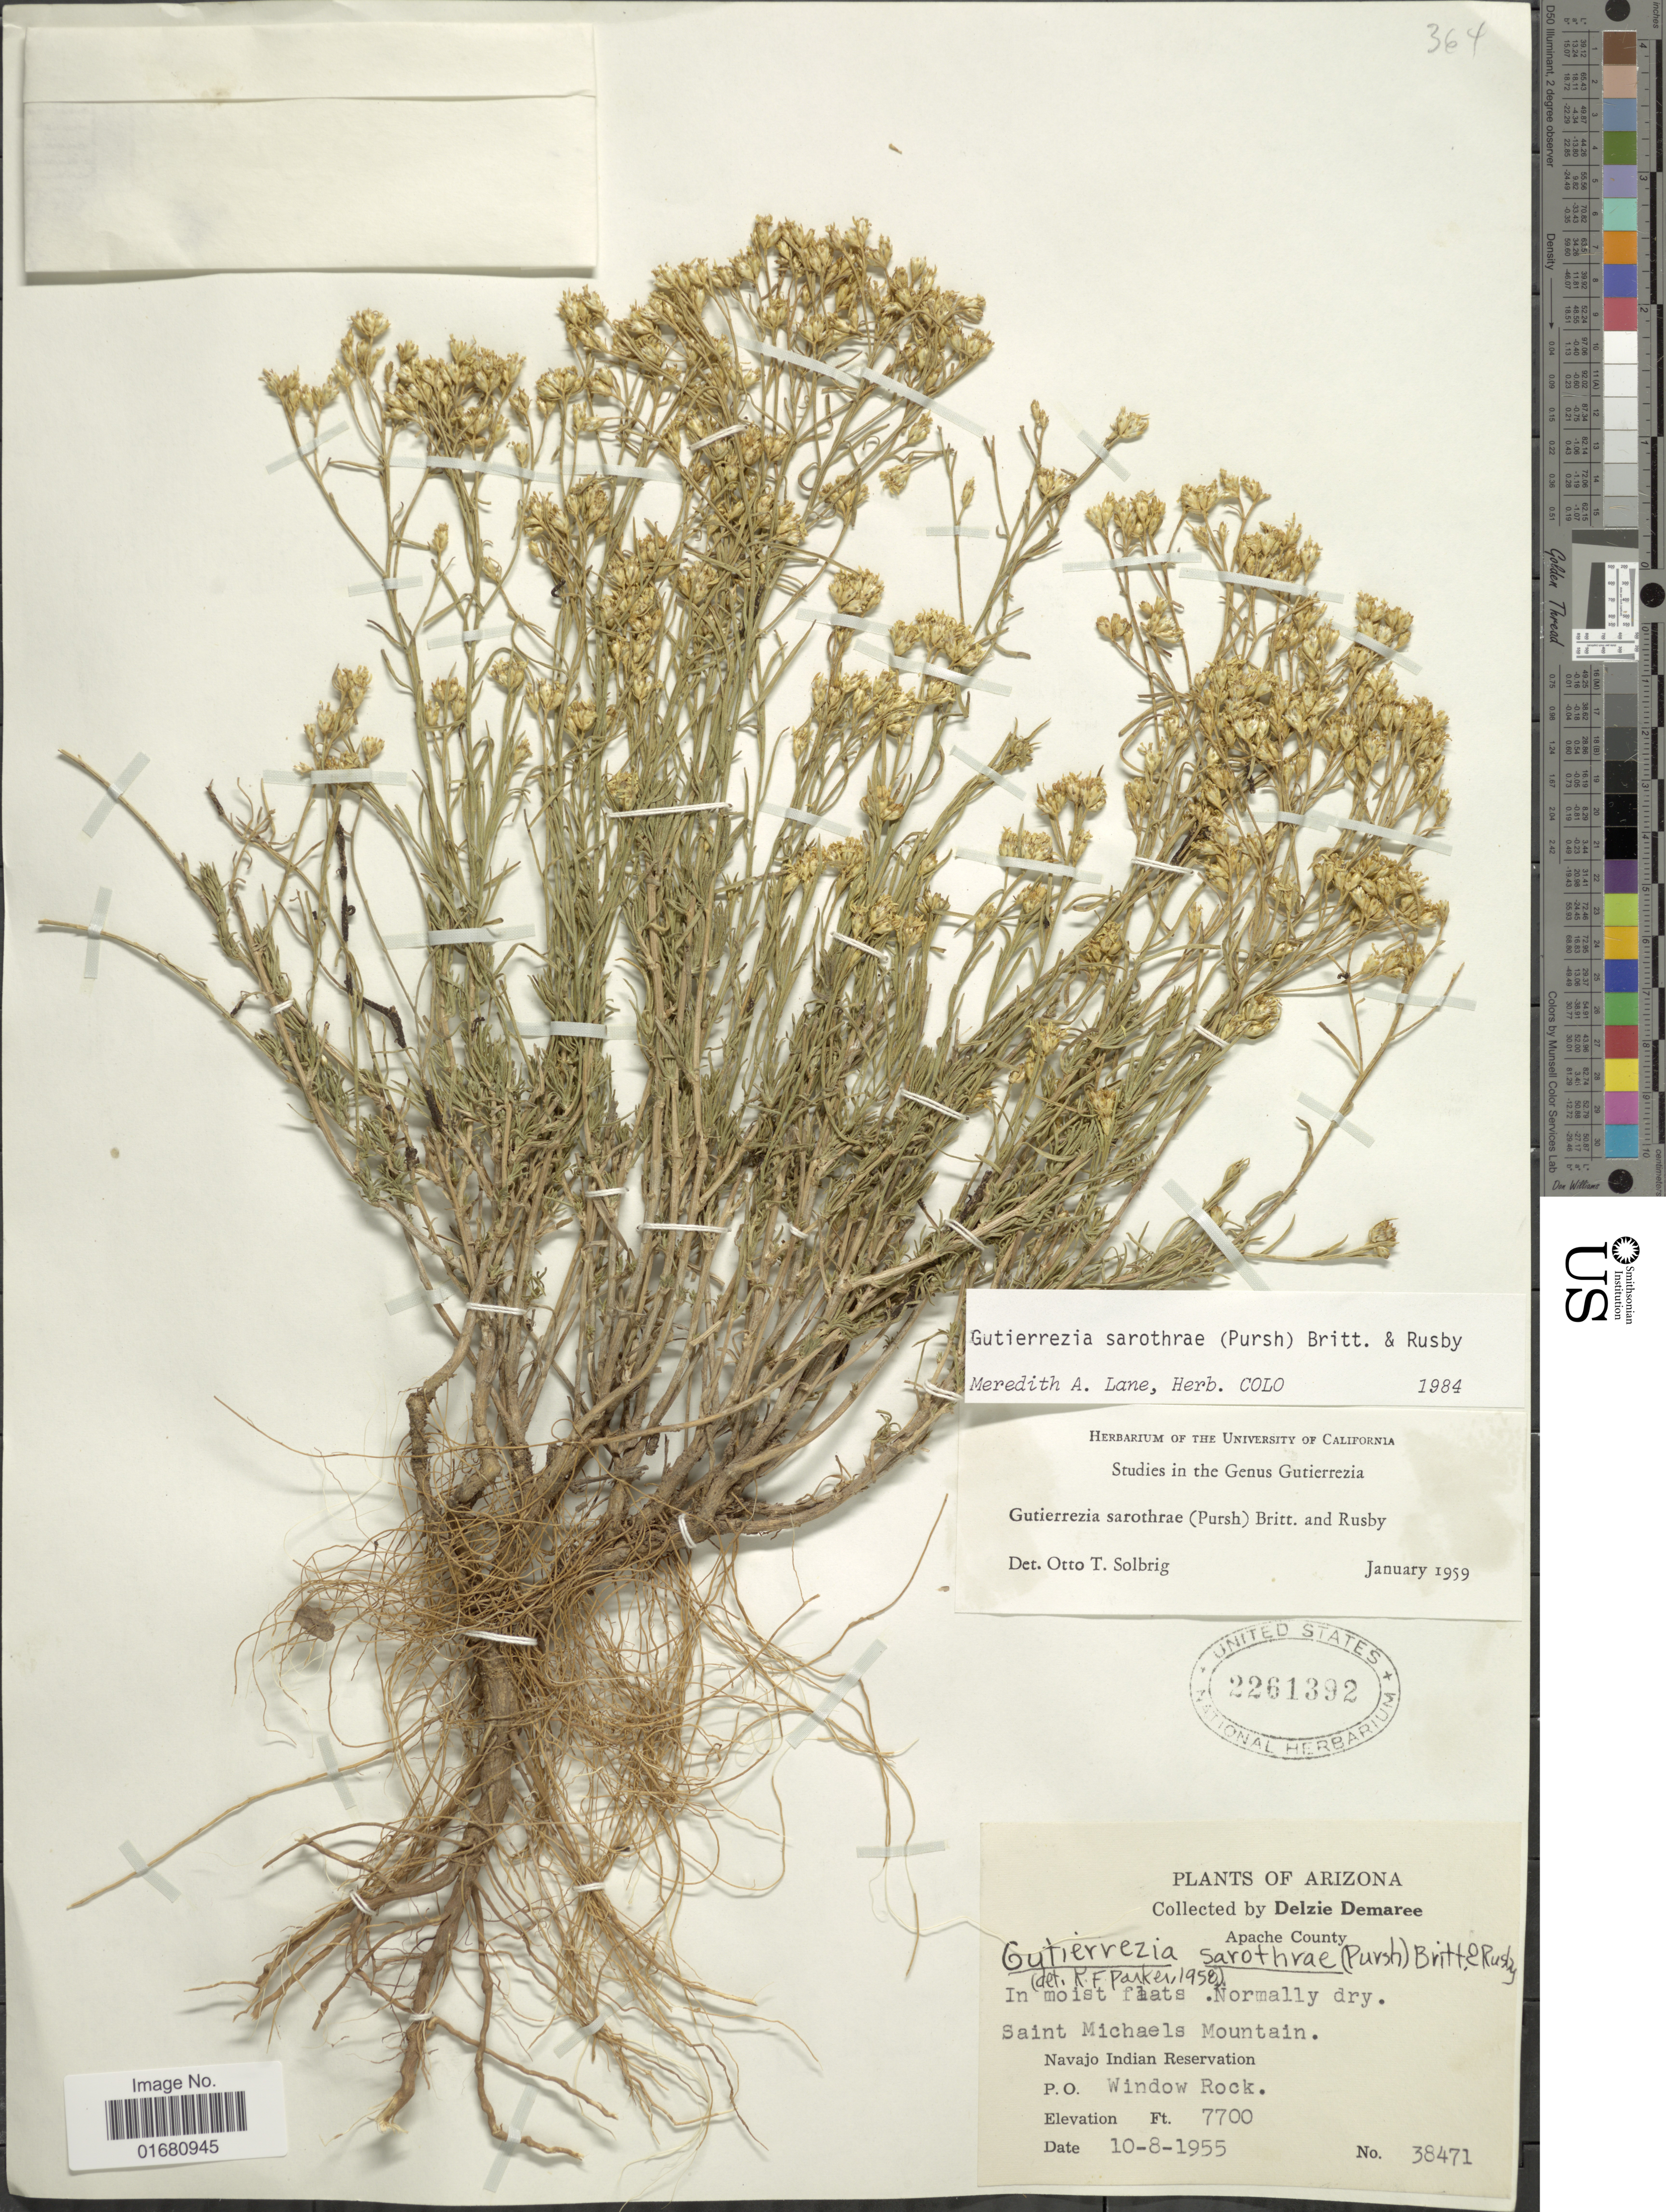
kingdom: Plantae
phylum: Tracheophyta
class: Magnoliopsida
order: Asterales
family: Asteraceae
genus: Gutierrezia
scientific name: Gutierrezia sarothrae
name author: (Pursh) Britton & Rusby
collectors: D. Demaree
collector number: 38471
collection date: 1955-10-08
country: United States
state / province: Arizona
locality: Apache County, Saint Michaels Mountains, Navajo Indian Reservation, P.O. Window Rock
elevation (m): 2347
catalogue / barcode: US 2261392